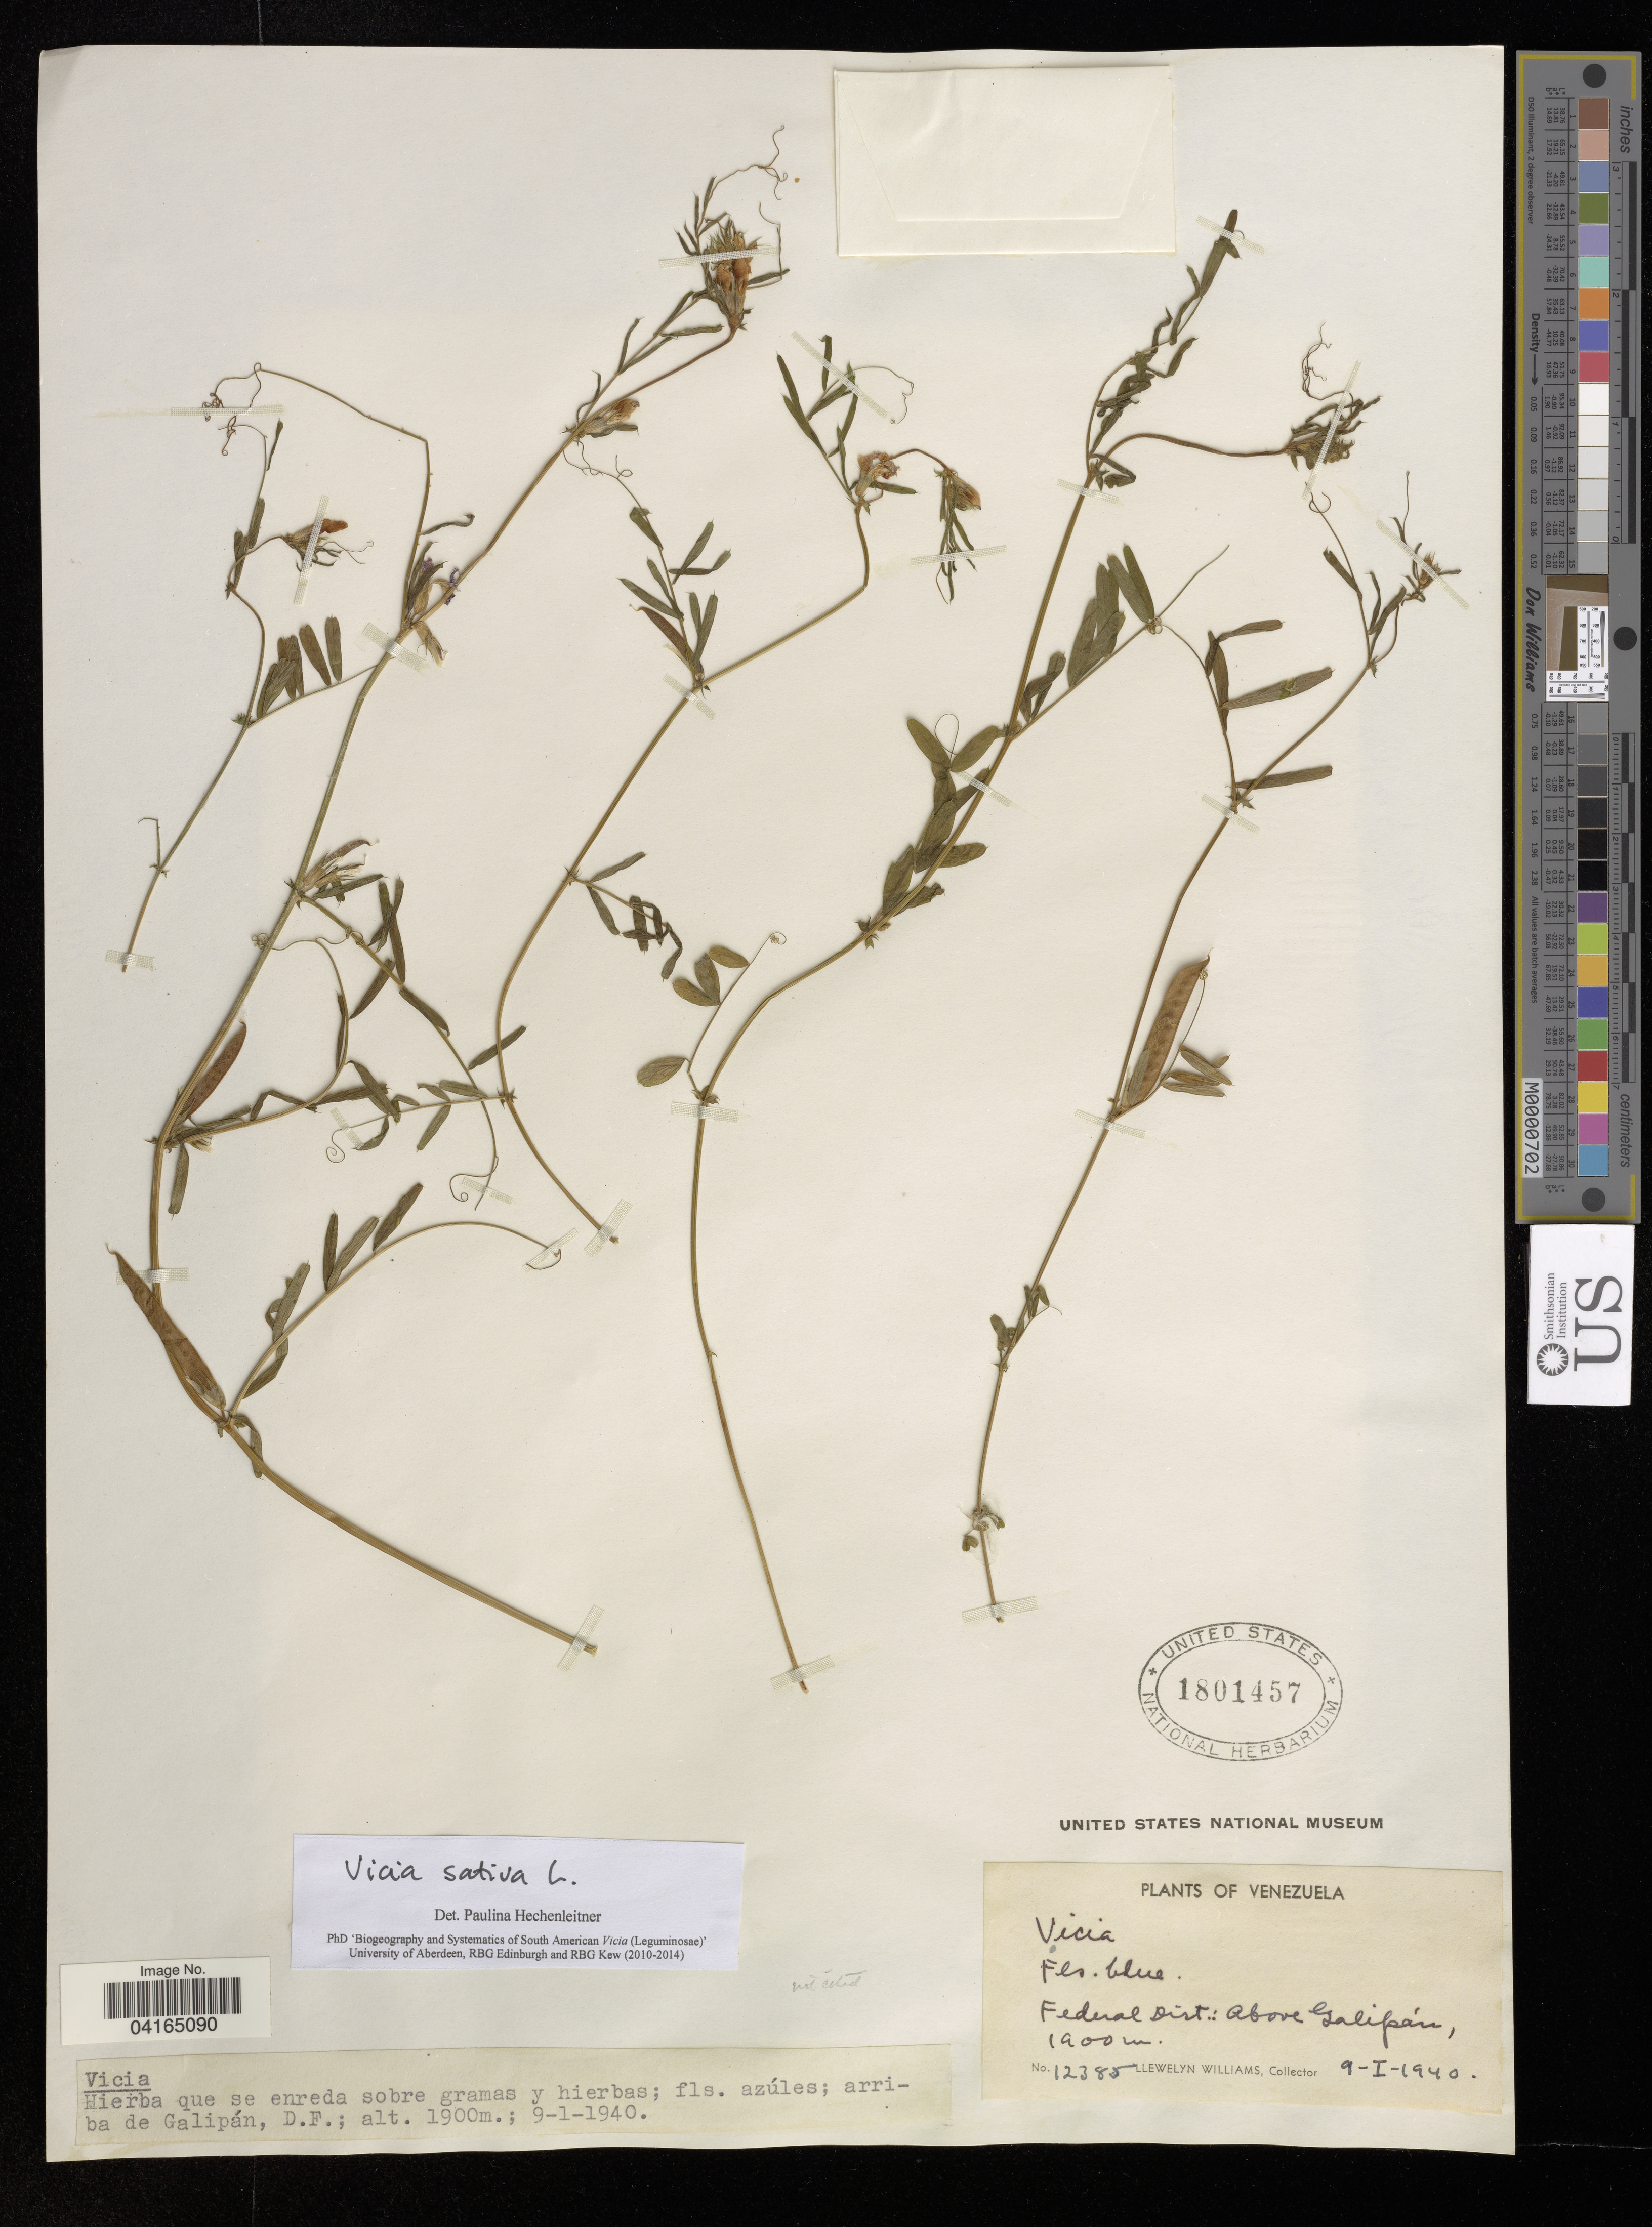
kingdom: Plantae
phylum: Tracheophyta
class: Magnoliopsida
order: Fabales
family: Fabaceae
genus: Vicia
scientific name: Vicia sativa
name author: L.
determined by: Hechenleitner, Paulina, RBG Edinburgh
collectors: Ll. Williams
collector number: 12385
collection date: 1940-01-09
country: Venezuela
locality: Federal Dist.: Above Galipán, 1900m.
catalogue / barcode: US 1801457